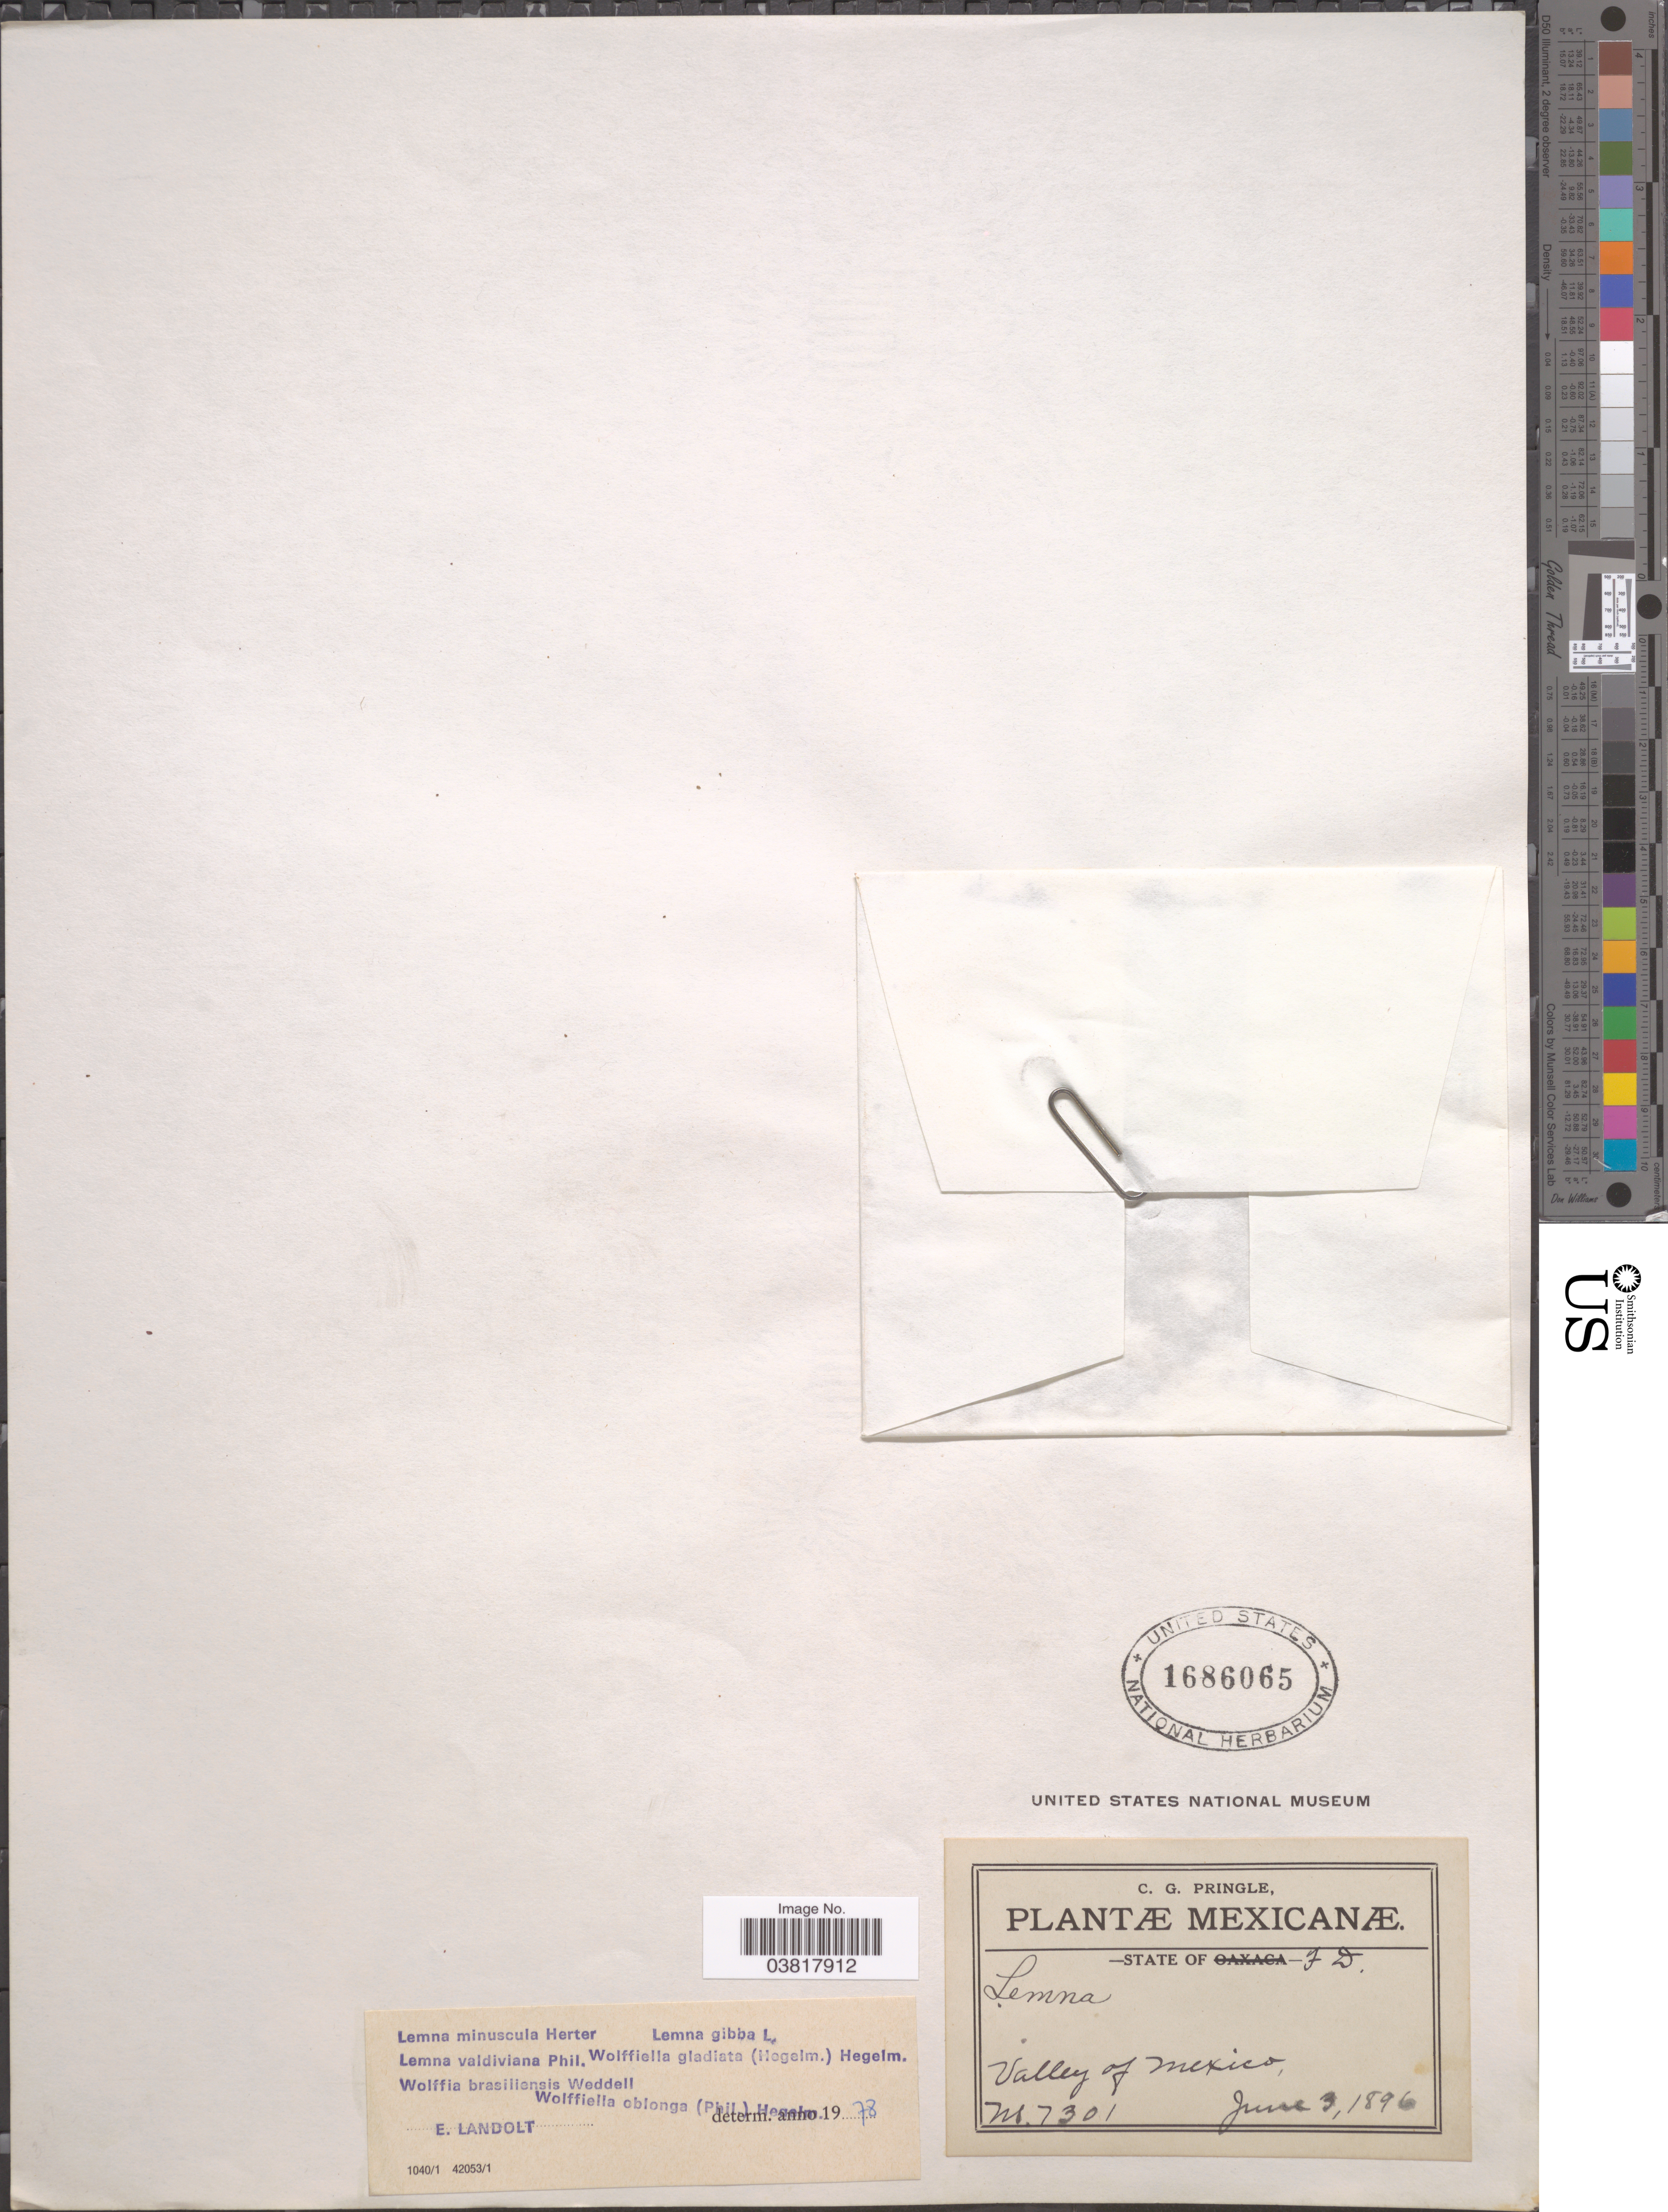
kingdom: Plantae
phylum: Tracheophyta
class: Liliopsida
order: Alismatales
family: Araceae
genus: Lemna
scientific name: Lemna minuscula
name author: Herter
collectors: C. G. Pringle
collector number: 7301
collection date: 1896-06-03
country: Mexico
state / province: Distrito Federal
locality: State of F.D. Valley of Mexico.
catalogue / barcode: US 1686065